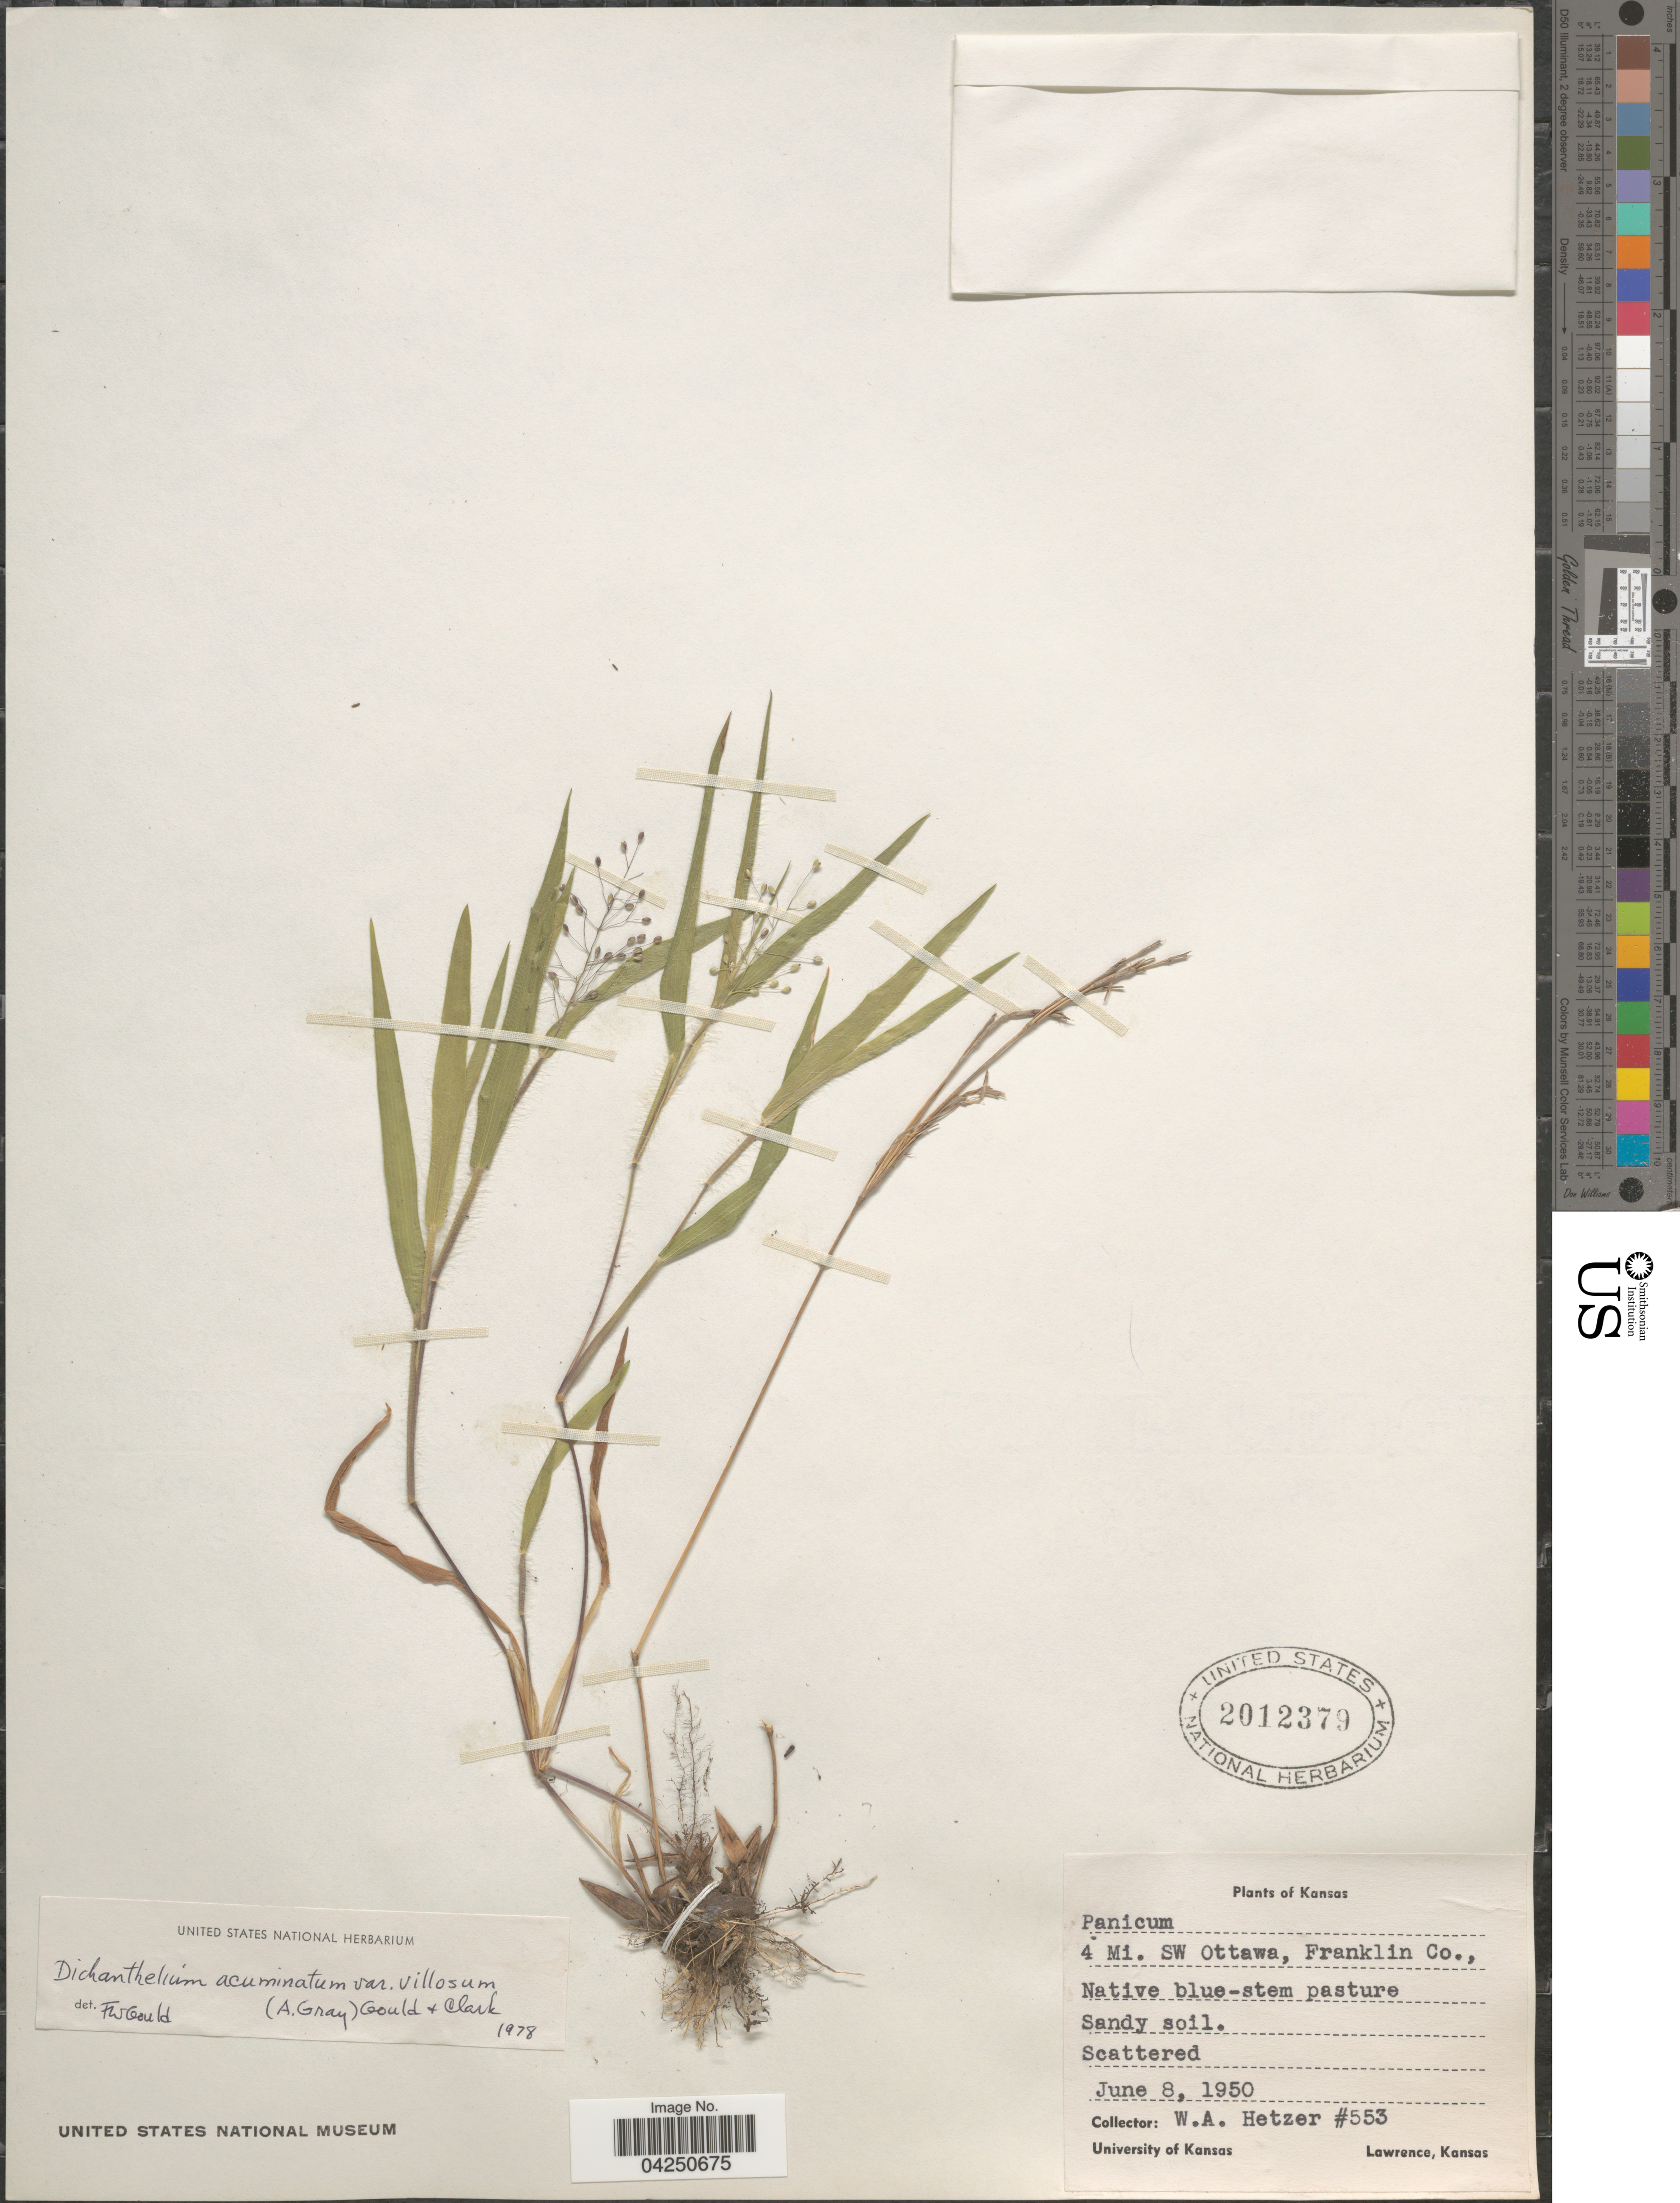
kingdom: Plantae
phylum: Tracheophyta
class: Liliopsida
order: Poales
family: Poaceae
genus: Dichanthelium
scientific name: Dichanthelium acuminatum var. acuminatum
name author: (Sw.) Gould & C.A. Clark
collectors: W. Hetzer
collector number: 553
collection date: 1950-06-08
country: United States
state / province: Kansas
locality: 4 Mi. SW Ottawa, Franklin Co., Native blue-stem pasture. Sandy soil.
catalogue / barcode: US 2012379